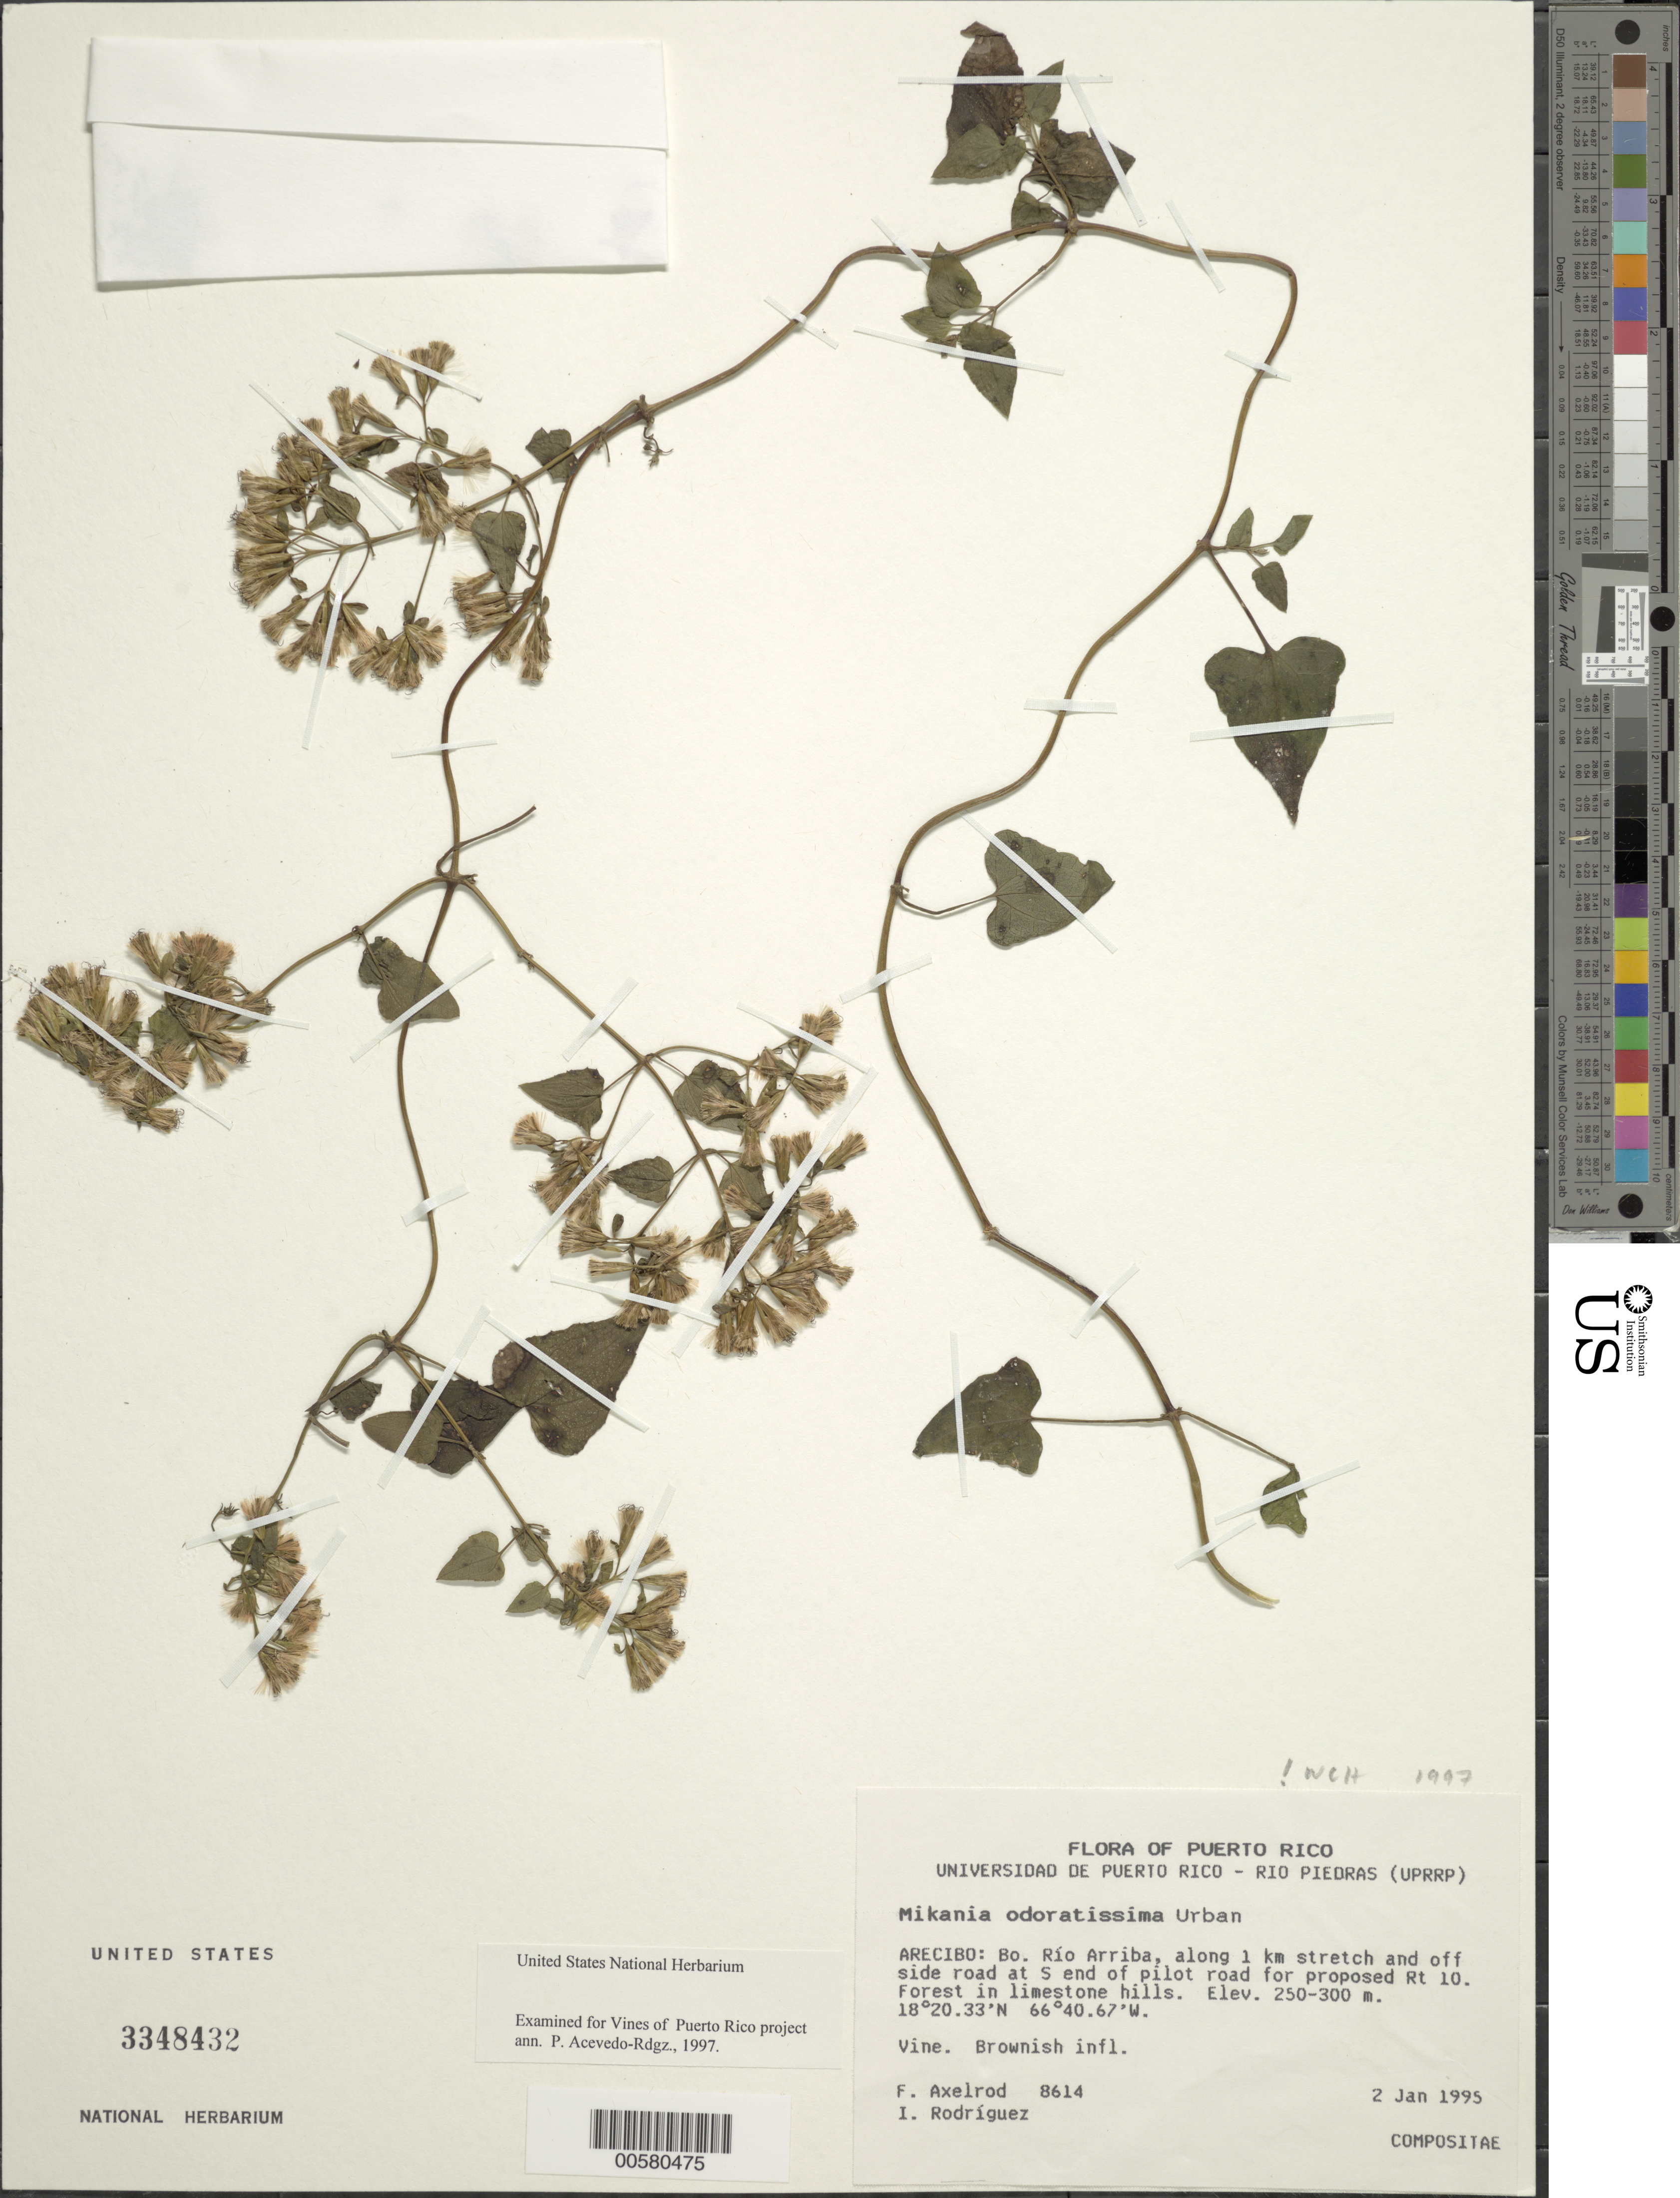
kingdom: Plantae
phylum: Tracheophyta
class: Magnoliopsida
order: Asterales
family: Asteraceae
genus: Mikania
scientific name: Mikania odoratissima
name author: Urb.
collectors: F. S. Axelrod & I. Rodríguez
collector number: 8614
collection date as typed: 02 Jan 1995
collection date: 1995-01-02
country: Puerto Rico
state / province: Arecibo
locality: Arecibo: Bo. Río Arriba, along 1 km stretch and off side road at S end of pilot road for proposed Rt. 10.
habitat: Forest in limestone hills.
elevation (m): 250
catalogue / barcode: US 3348432